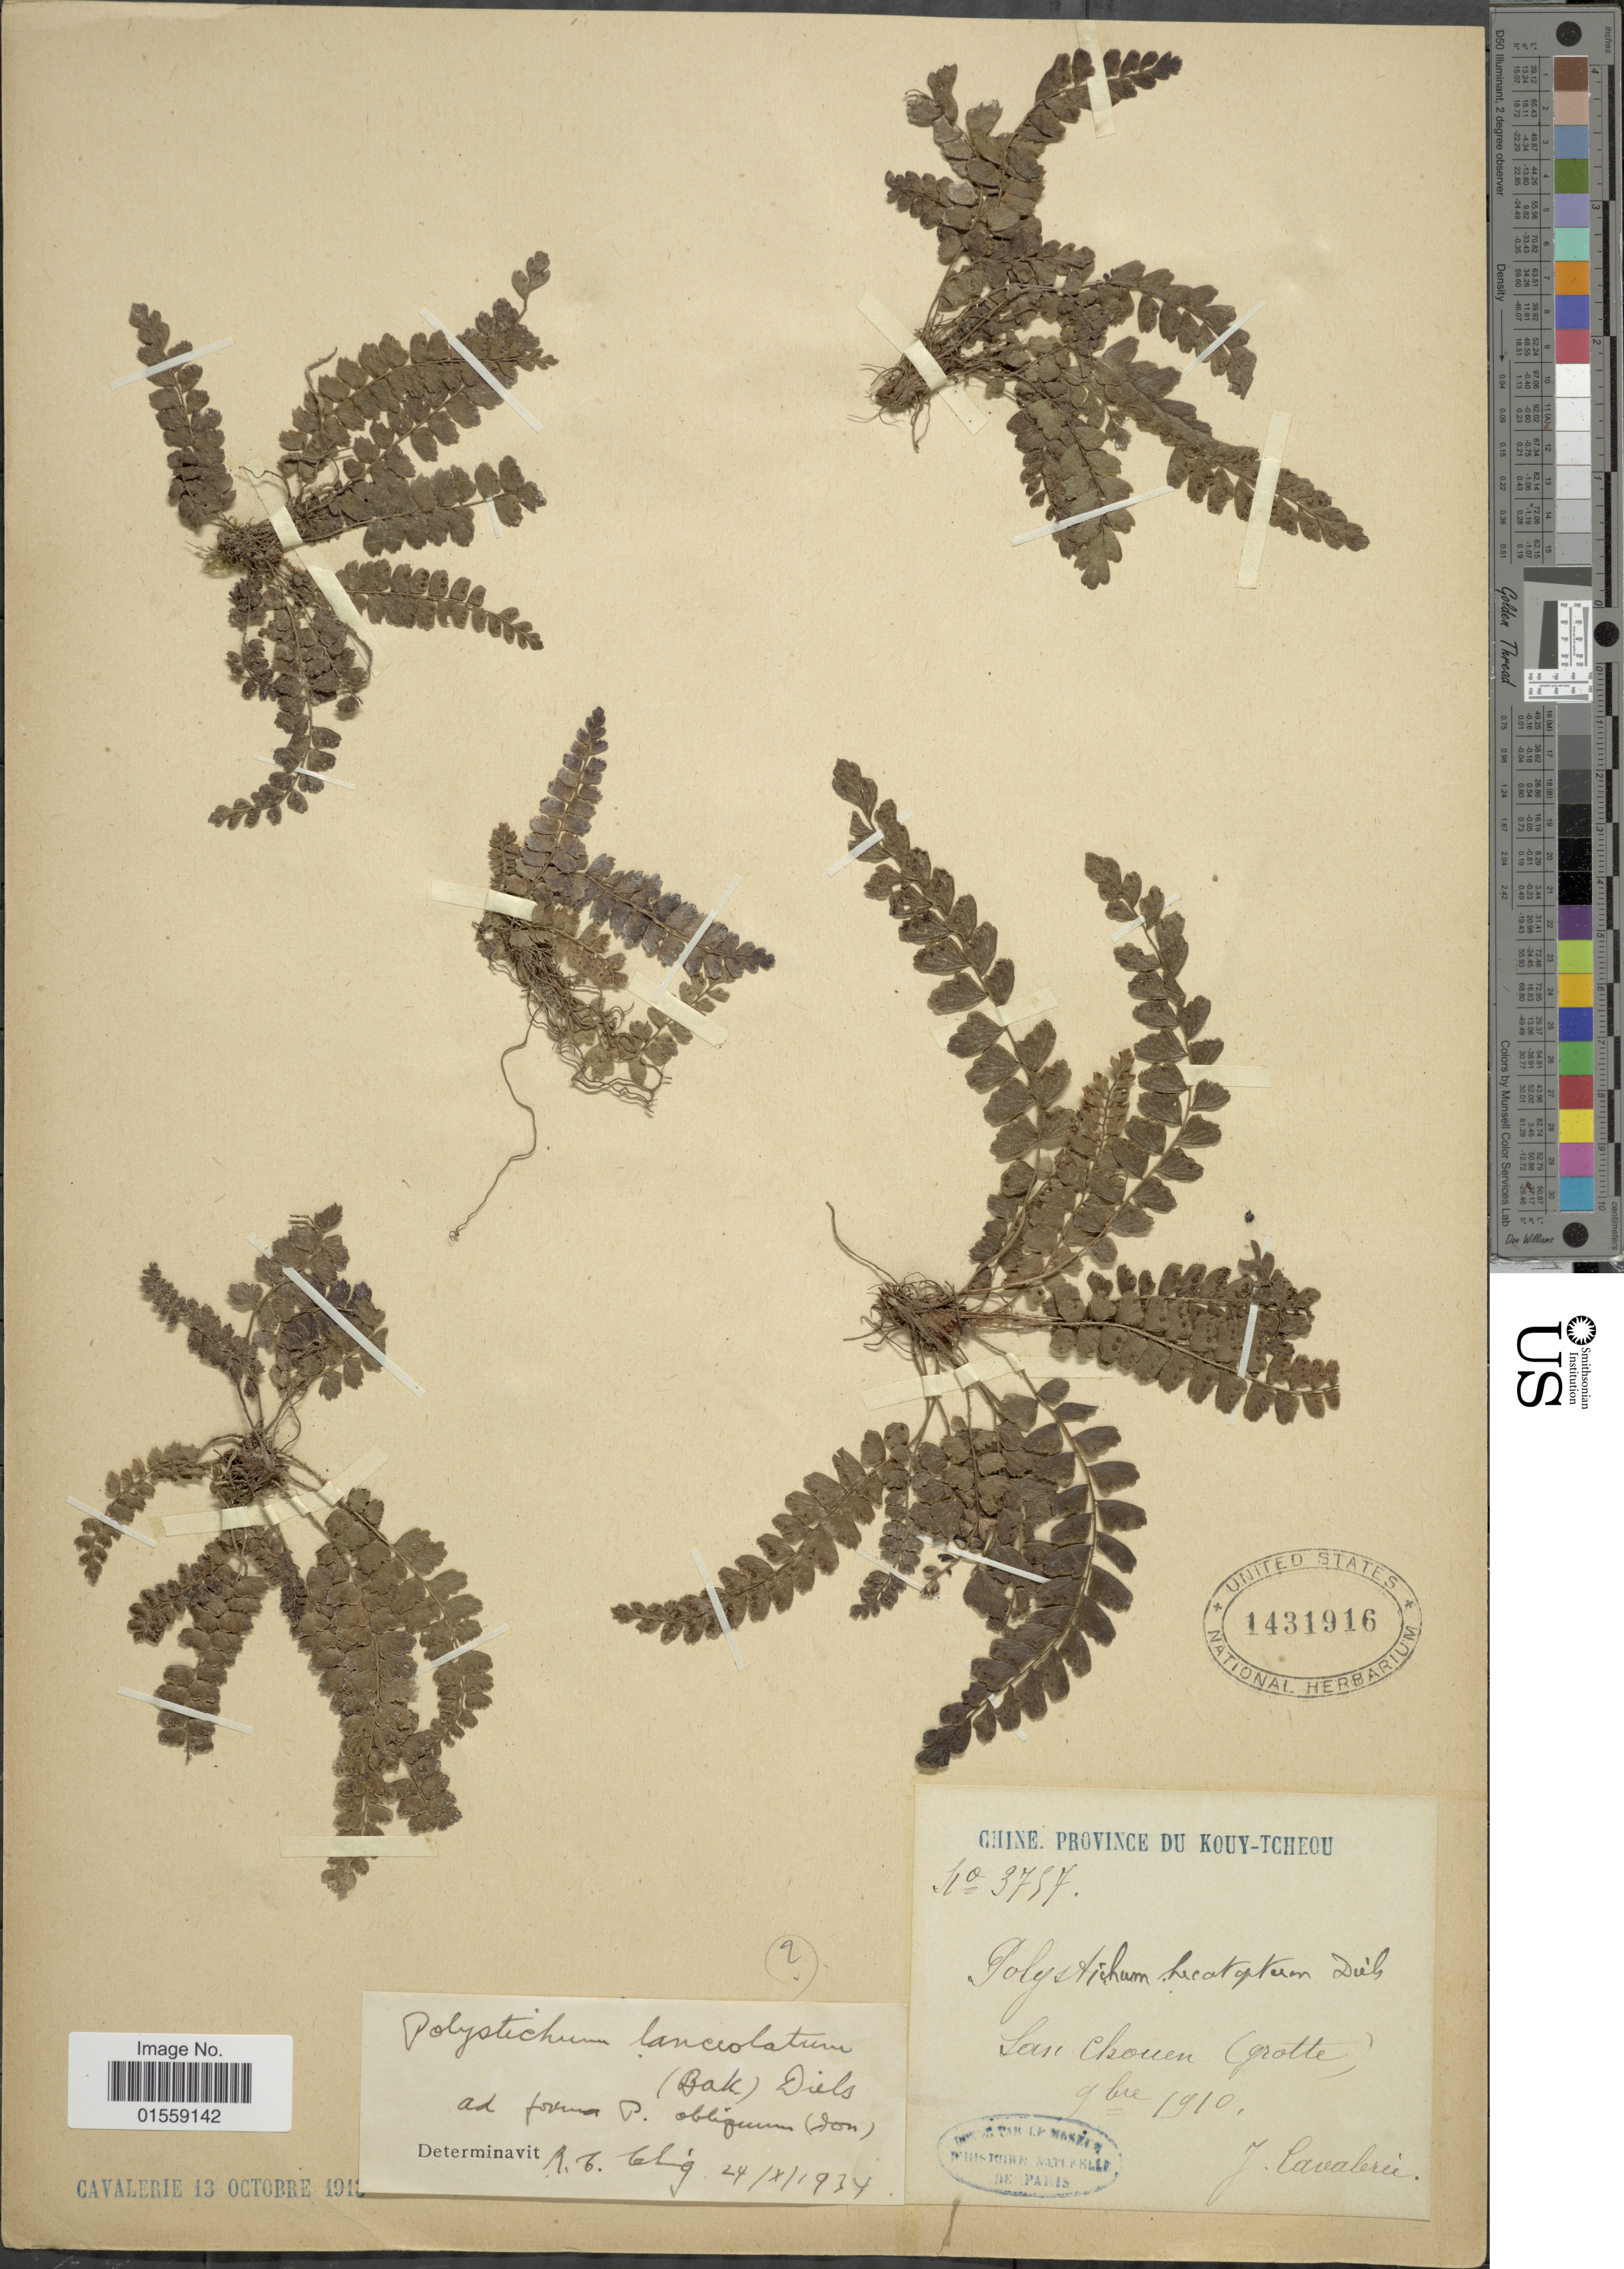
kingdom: Plantae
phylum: Tracheophyta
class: Polypodiopsida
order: Polypodiales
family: Dryopteridaceae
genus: Polystichum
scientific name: Polystichum lanceolatum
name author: (Baker) Diels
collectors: J. Cavalerie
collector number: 3757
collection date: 1910-10-09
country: China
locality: Chine, Province du Kouy-Tcheou, San Chouen (grotte). [interpreted]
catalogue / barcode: US 1431916